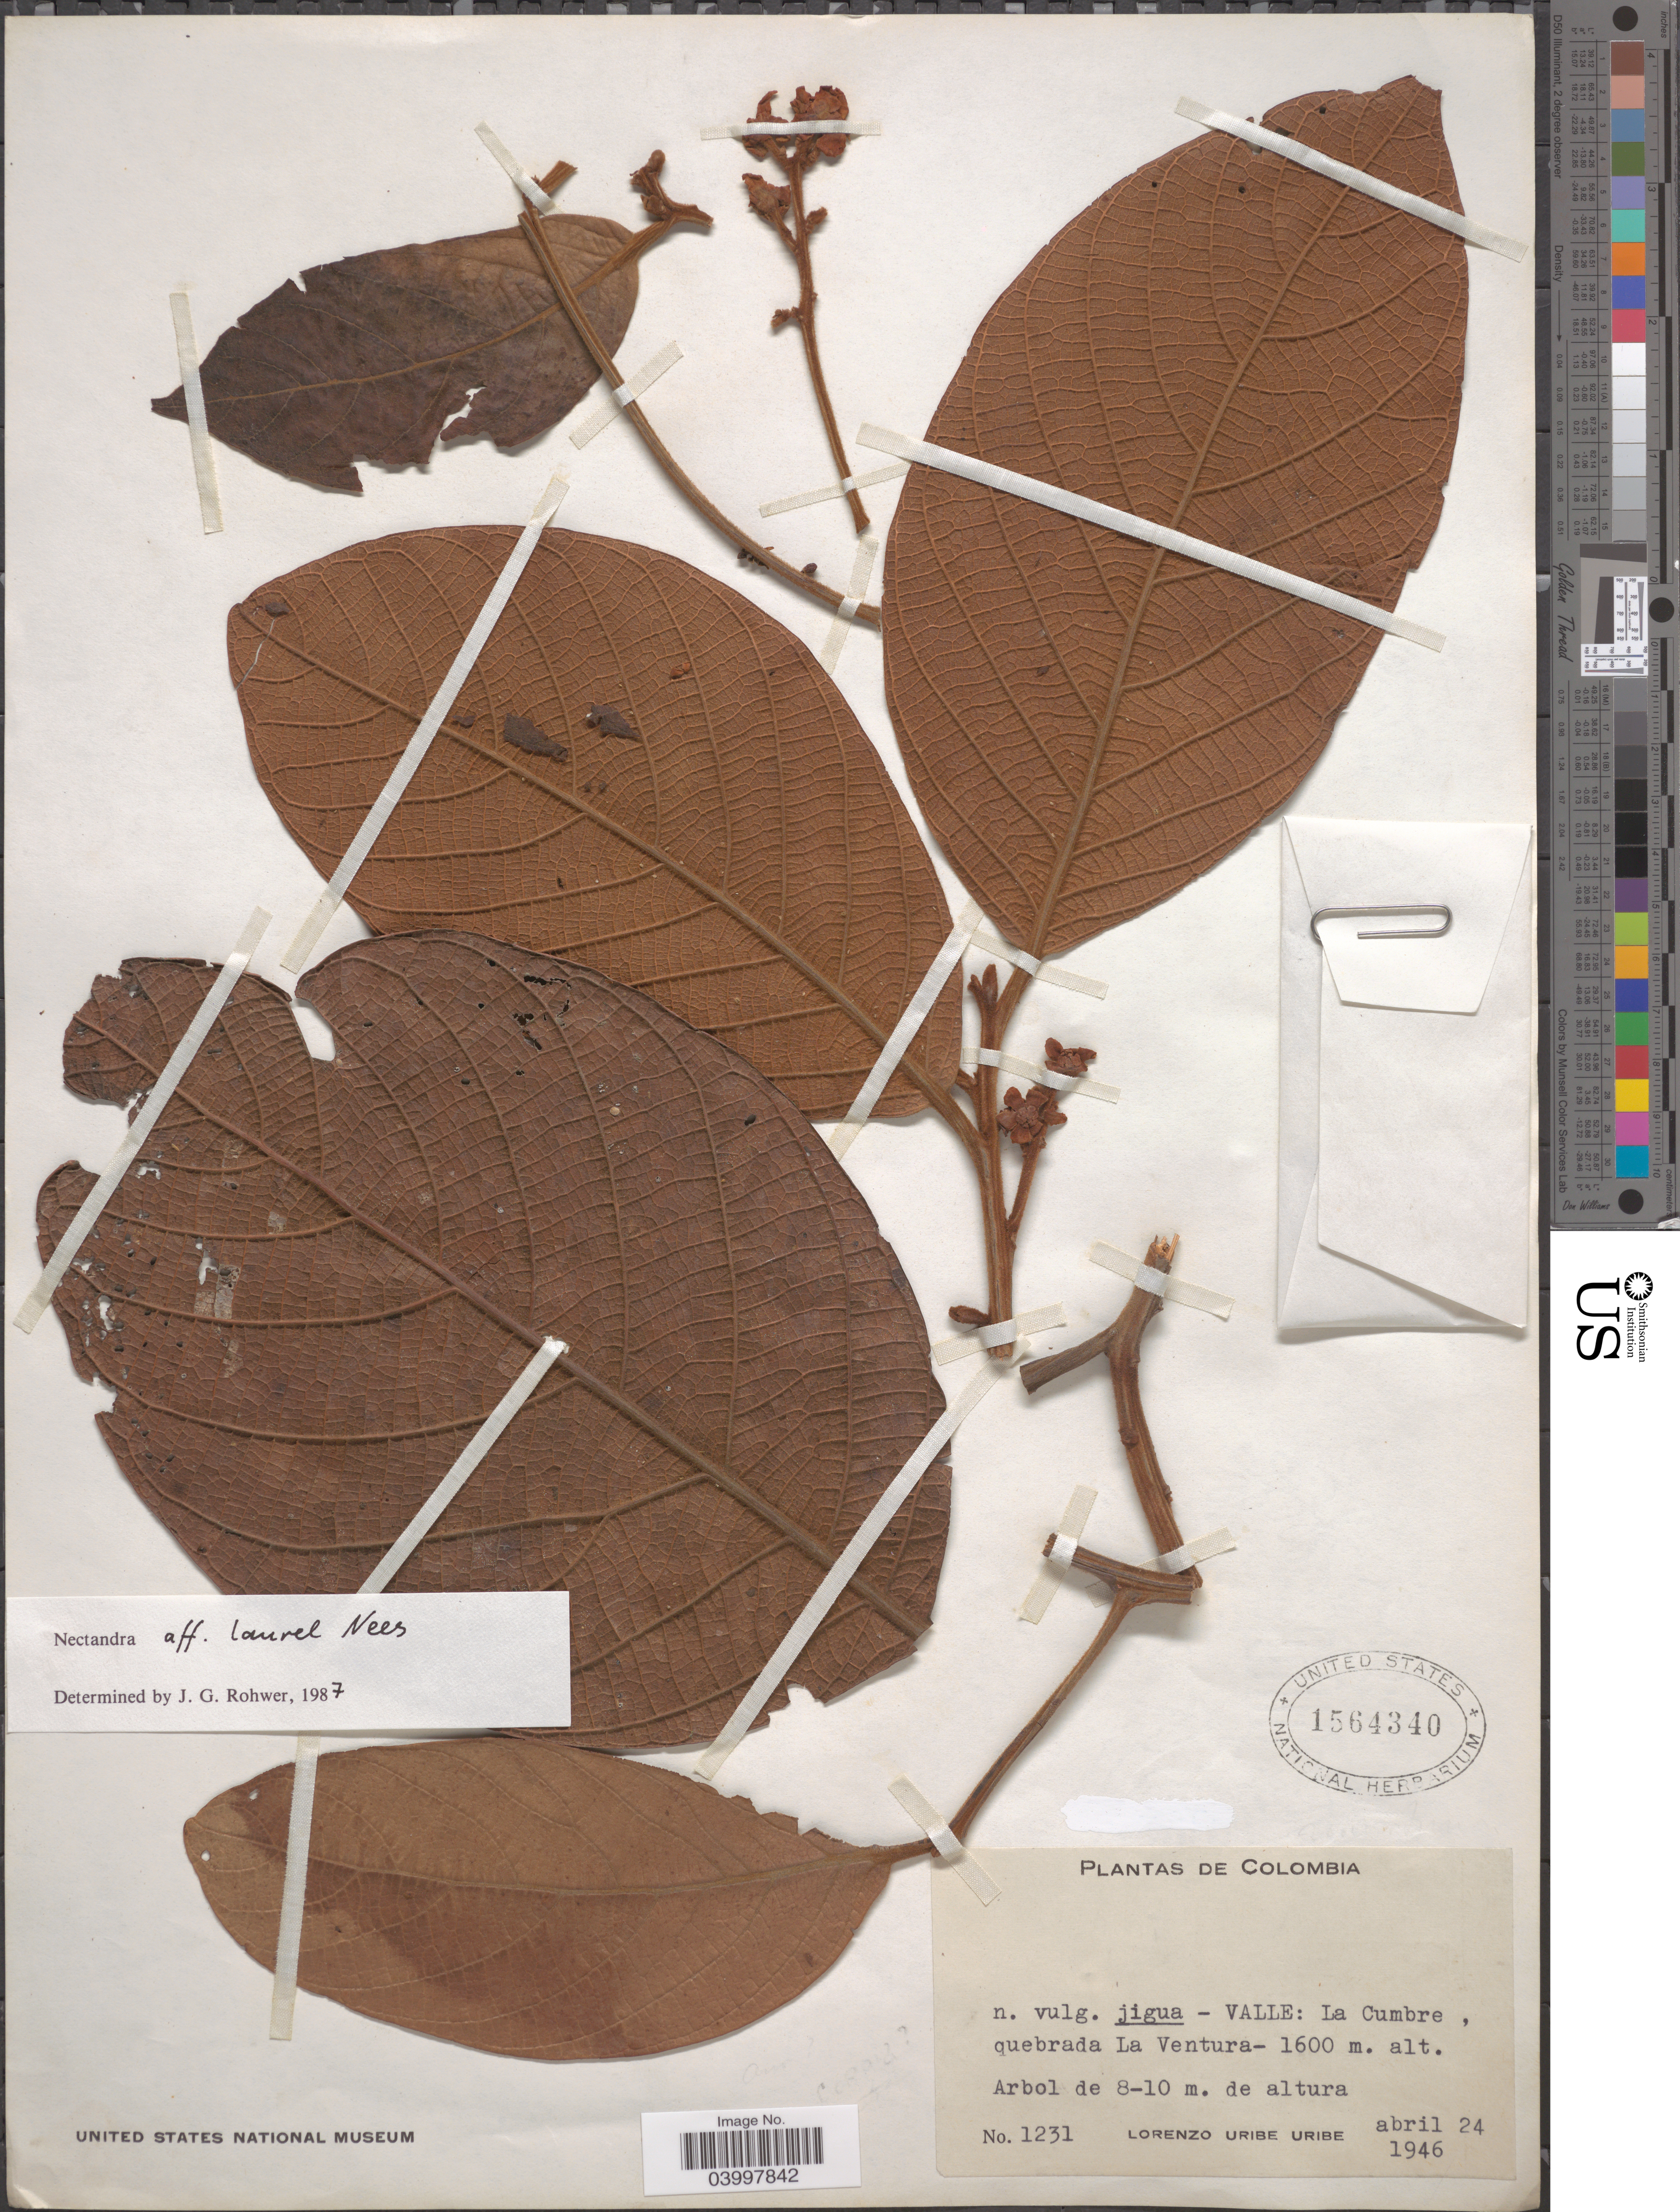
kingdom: Plantae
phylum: Tracheophyta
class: Magnoliopsida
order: Laurales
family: Lauraceae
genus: Nectandra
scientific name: Nectandra laurel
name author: Nees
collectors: L. Uribe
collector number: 1231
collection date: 1946-04-24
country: Colombia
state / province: Valle del Cauca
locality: Valle: La Cumbre, quebrada La Ventura.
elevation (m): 1600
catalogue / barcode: US 1564340